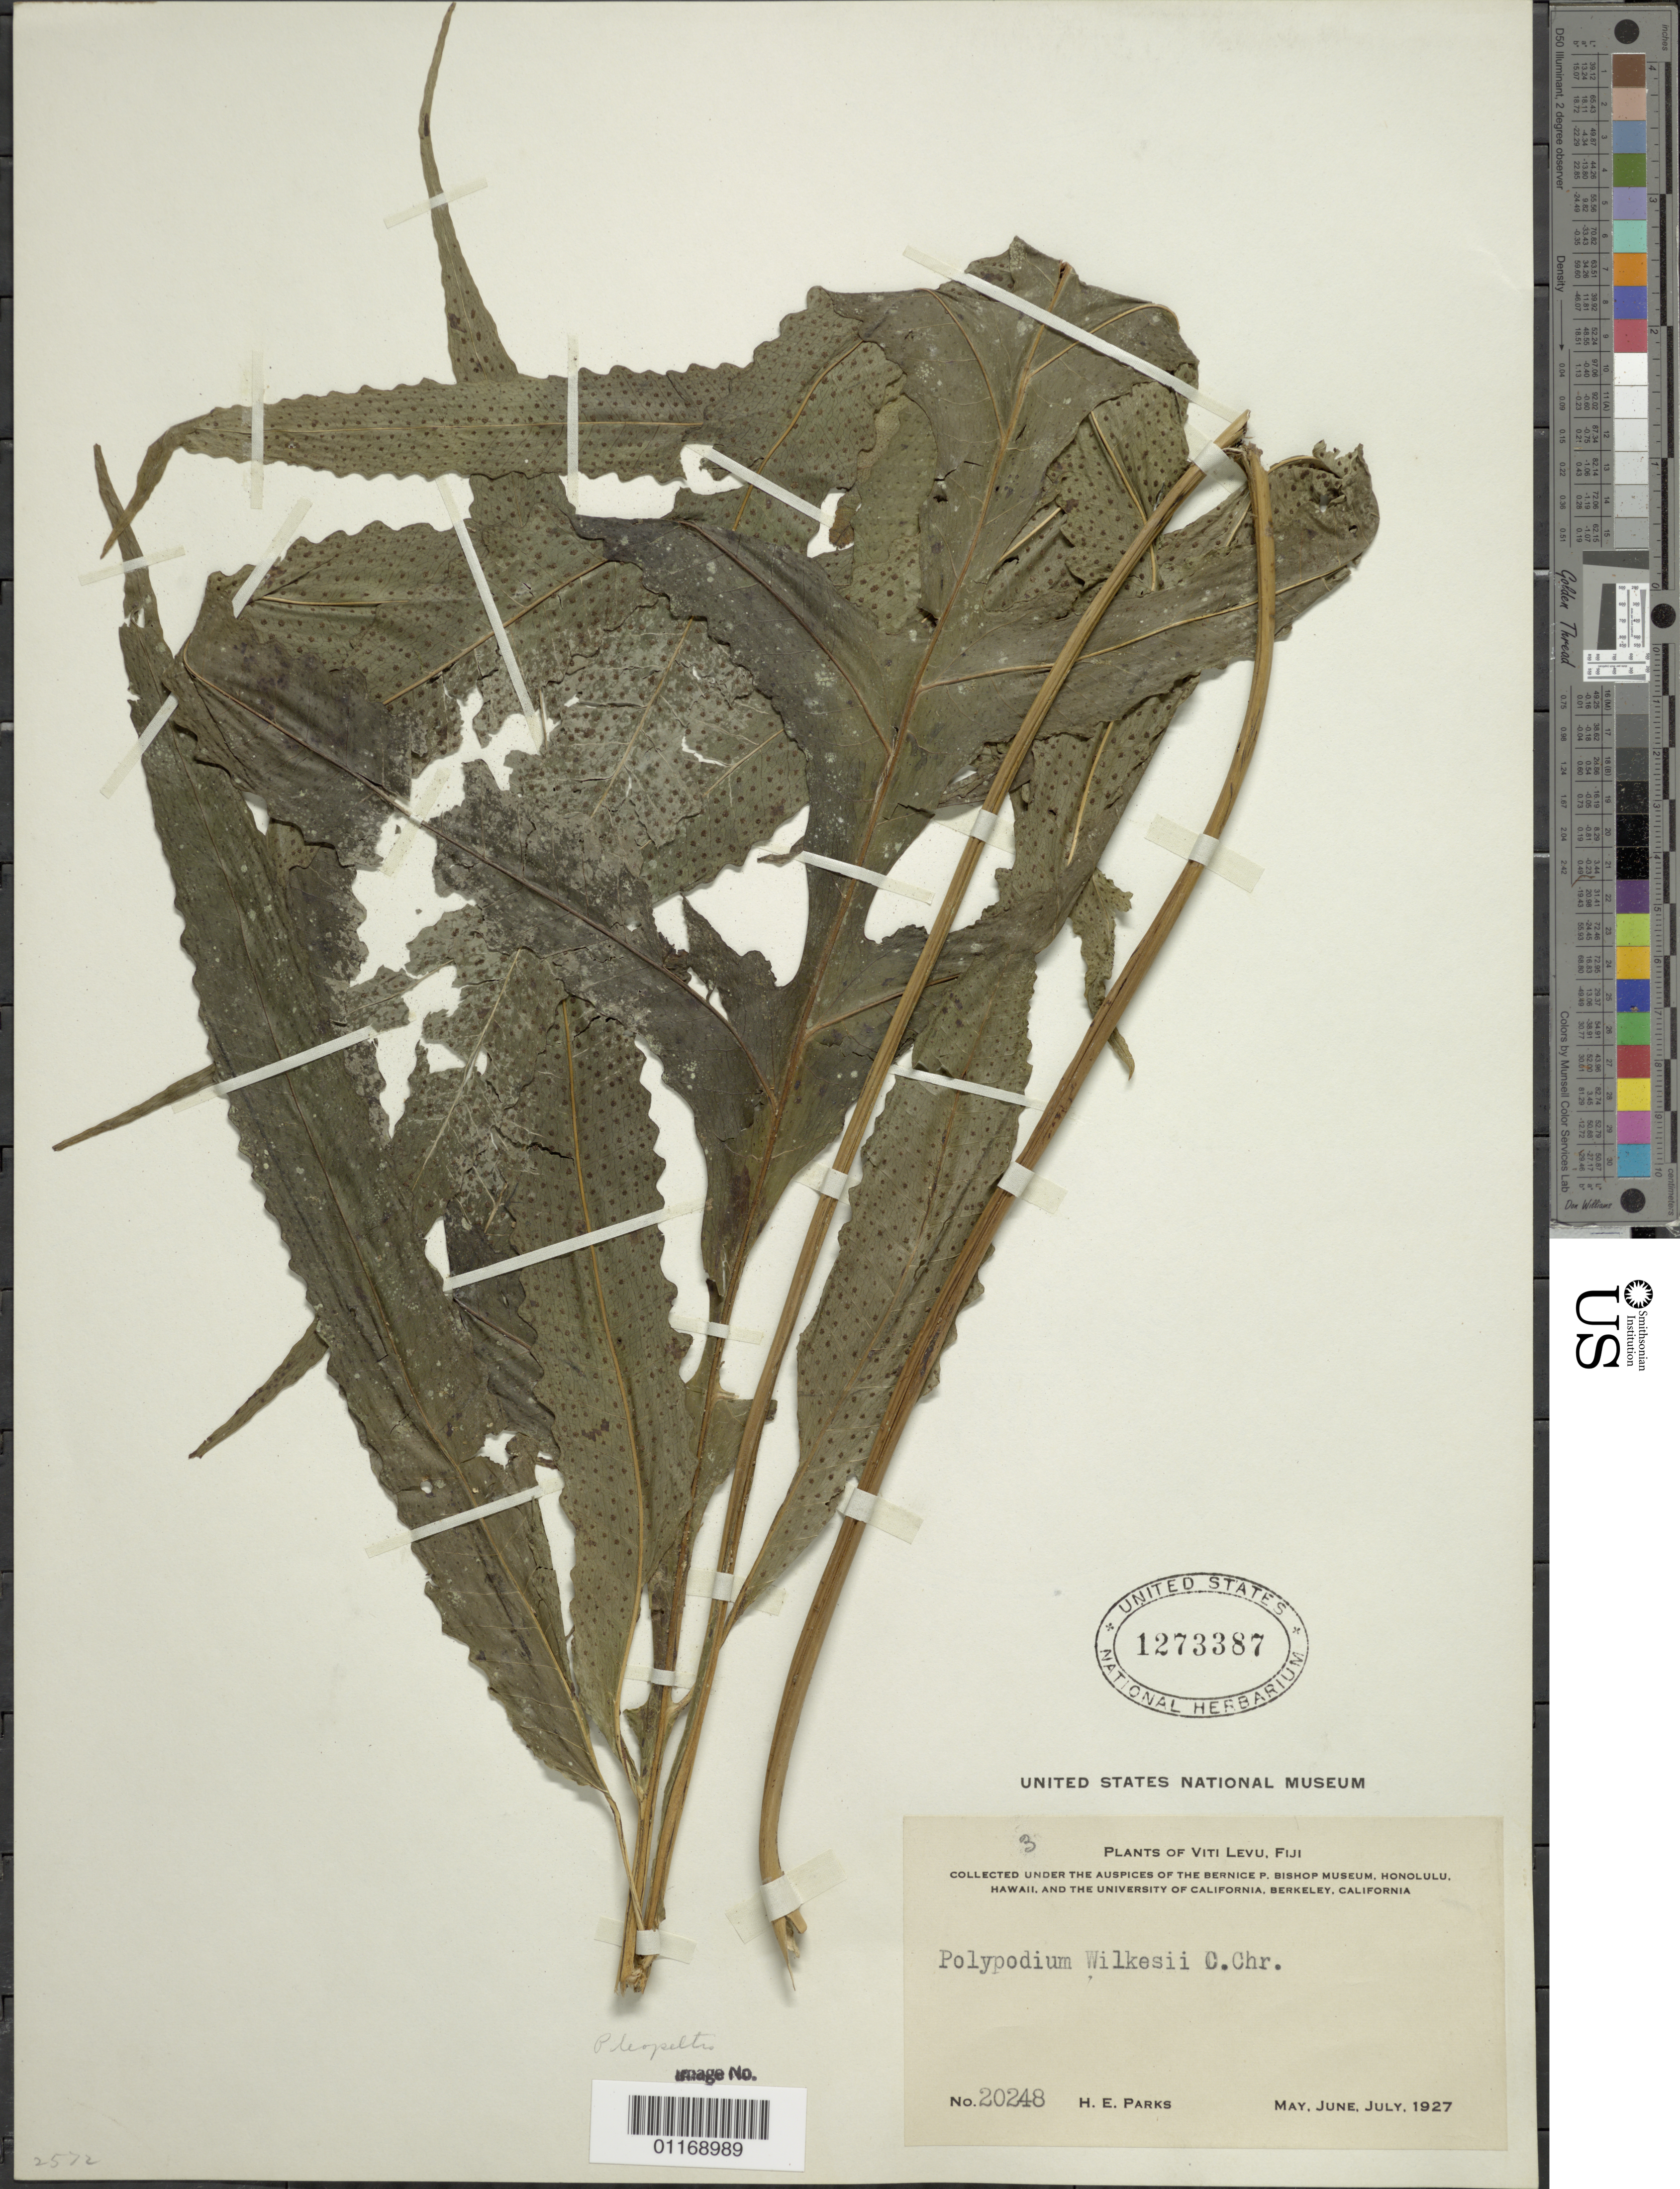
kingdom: Plantae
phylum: Tracheophyta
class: Polypodiopsida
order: Polypodiales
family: Polypodiaceae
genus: Polypodium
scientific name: Polypodium wilkesii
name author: C. Chr.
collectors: H. E. Parks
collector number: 20248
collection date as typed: May-Jul 1927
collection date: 1927-05/1927-07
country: Fiji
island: Viti Levu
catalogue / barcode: US 1273387